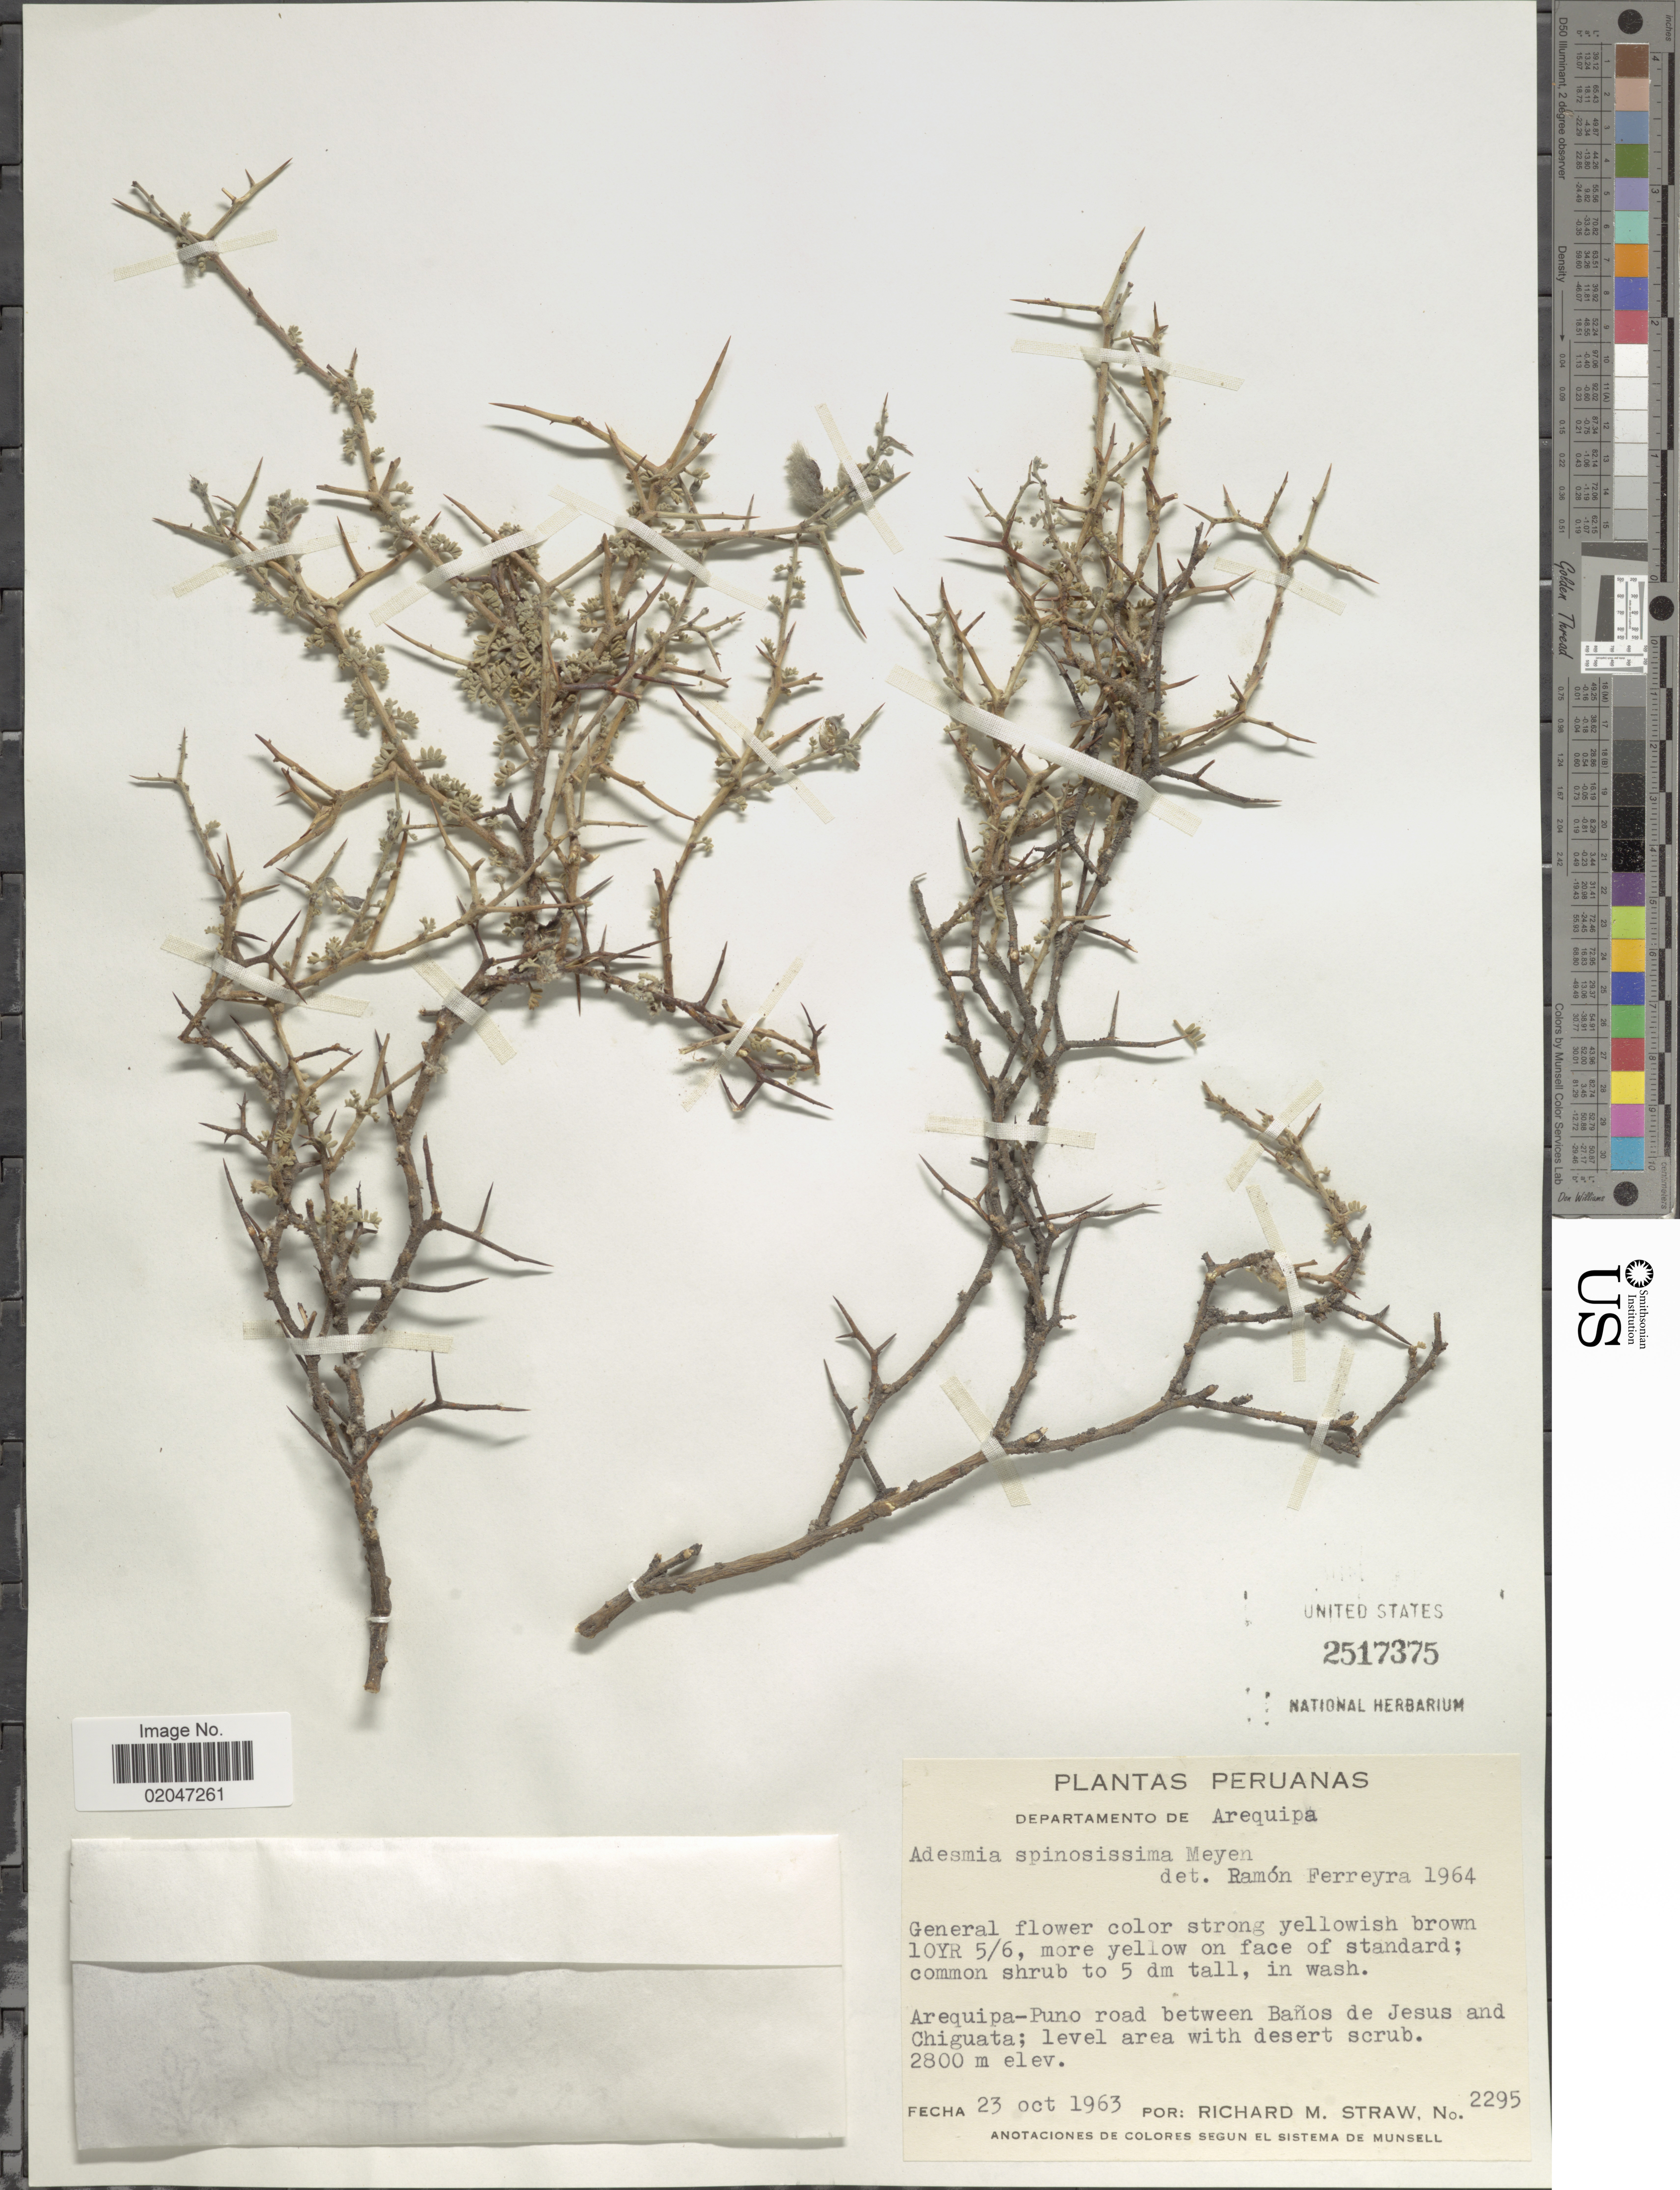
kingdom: Plantae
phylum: Tracheophyta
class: Magnoliopsida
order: Fabales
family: Fabaceae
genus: Adesmia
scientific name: Adesmia spinosissima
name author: Meyen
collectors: R. M. Straw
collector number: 2295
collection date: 1963-10-23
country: Peru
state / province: Arequipa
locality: Departamneto de Arequipa, Arequipa-Puno road between Baños de Jesus and Chiguata; level area with desert scrub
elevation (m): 2800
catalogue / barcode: US 2517375